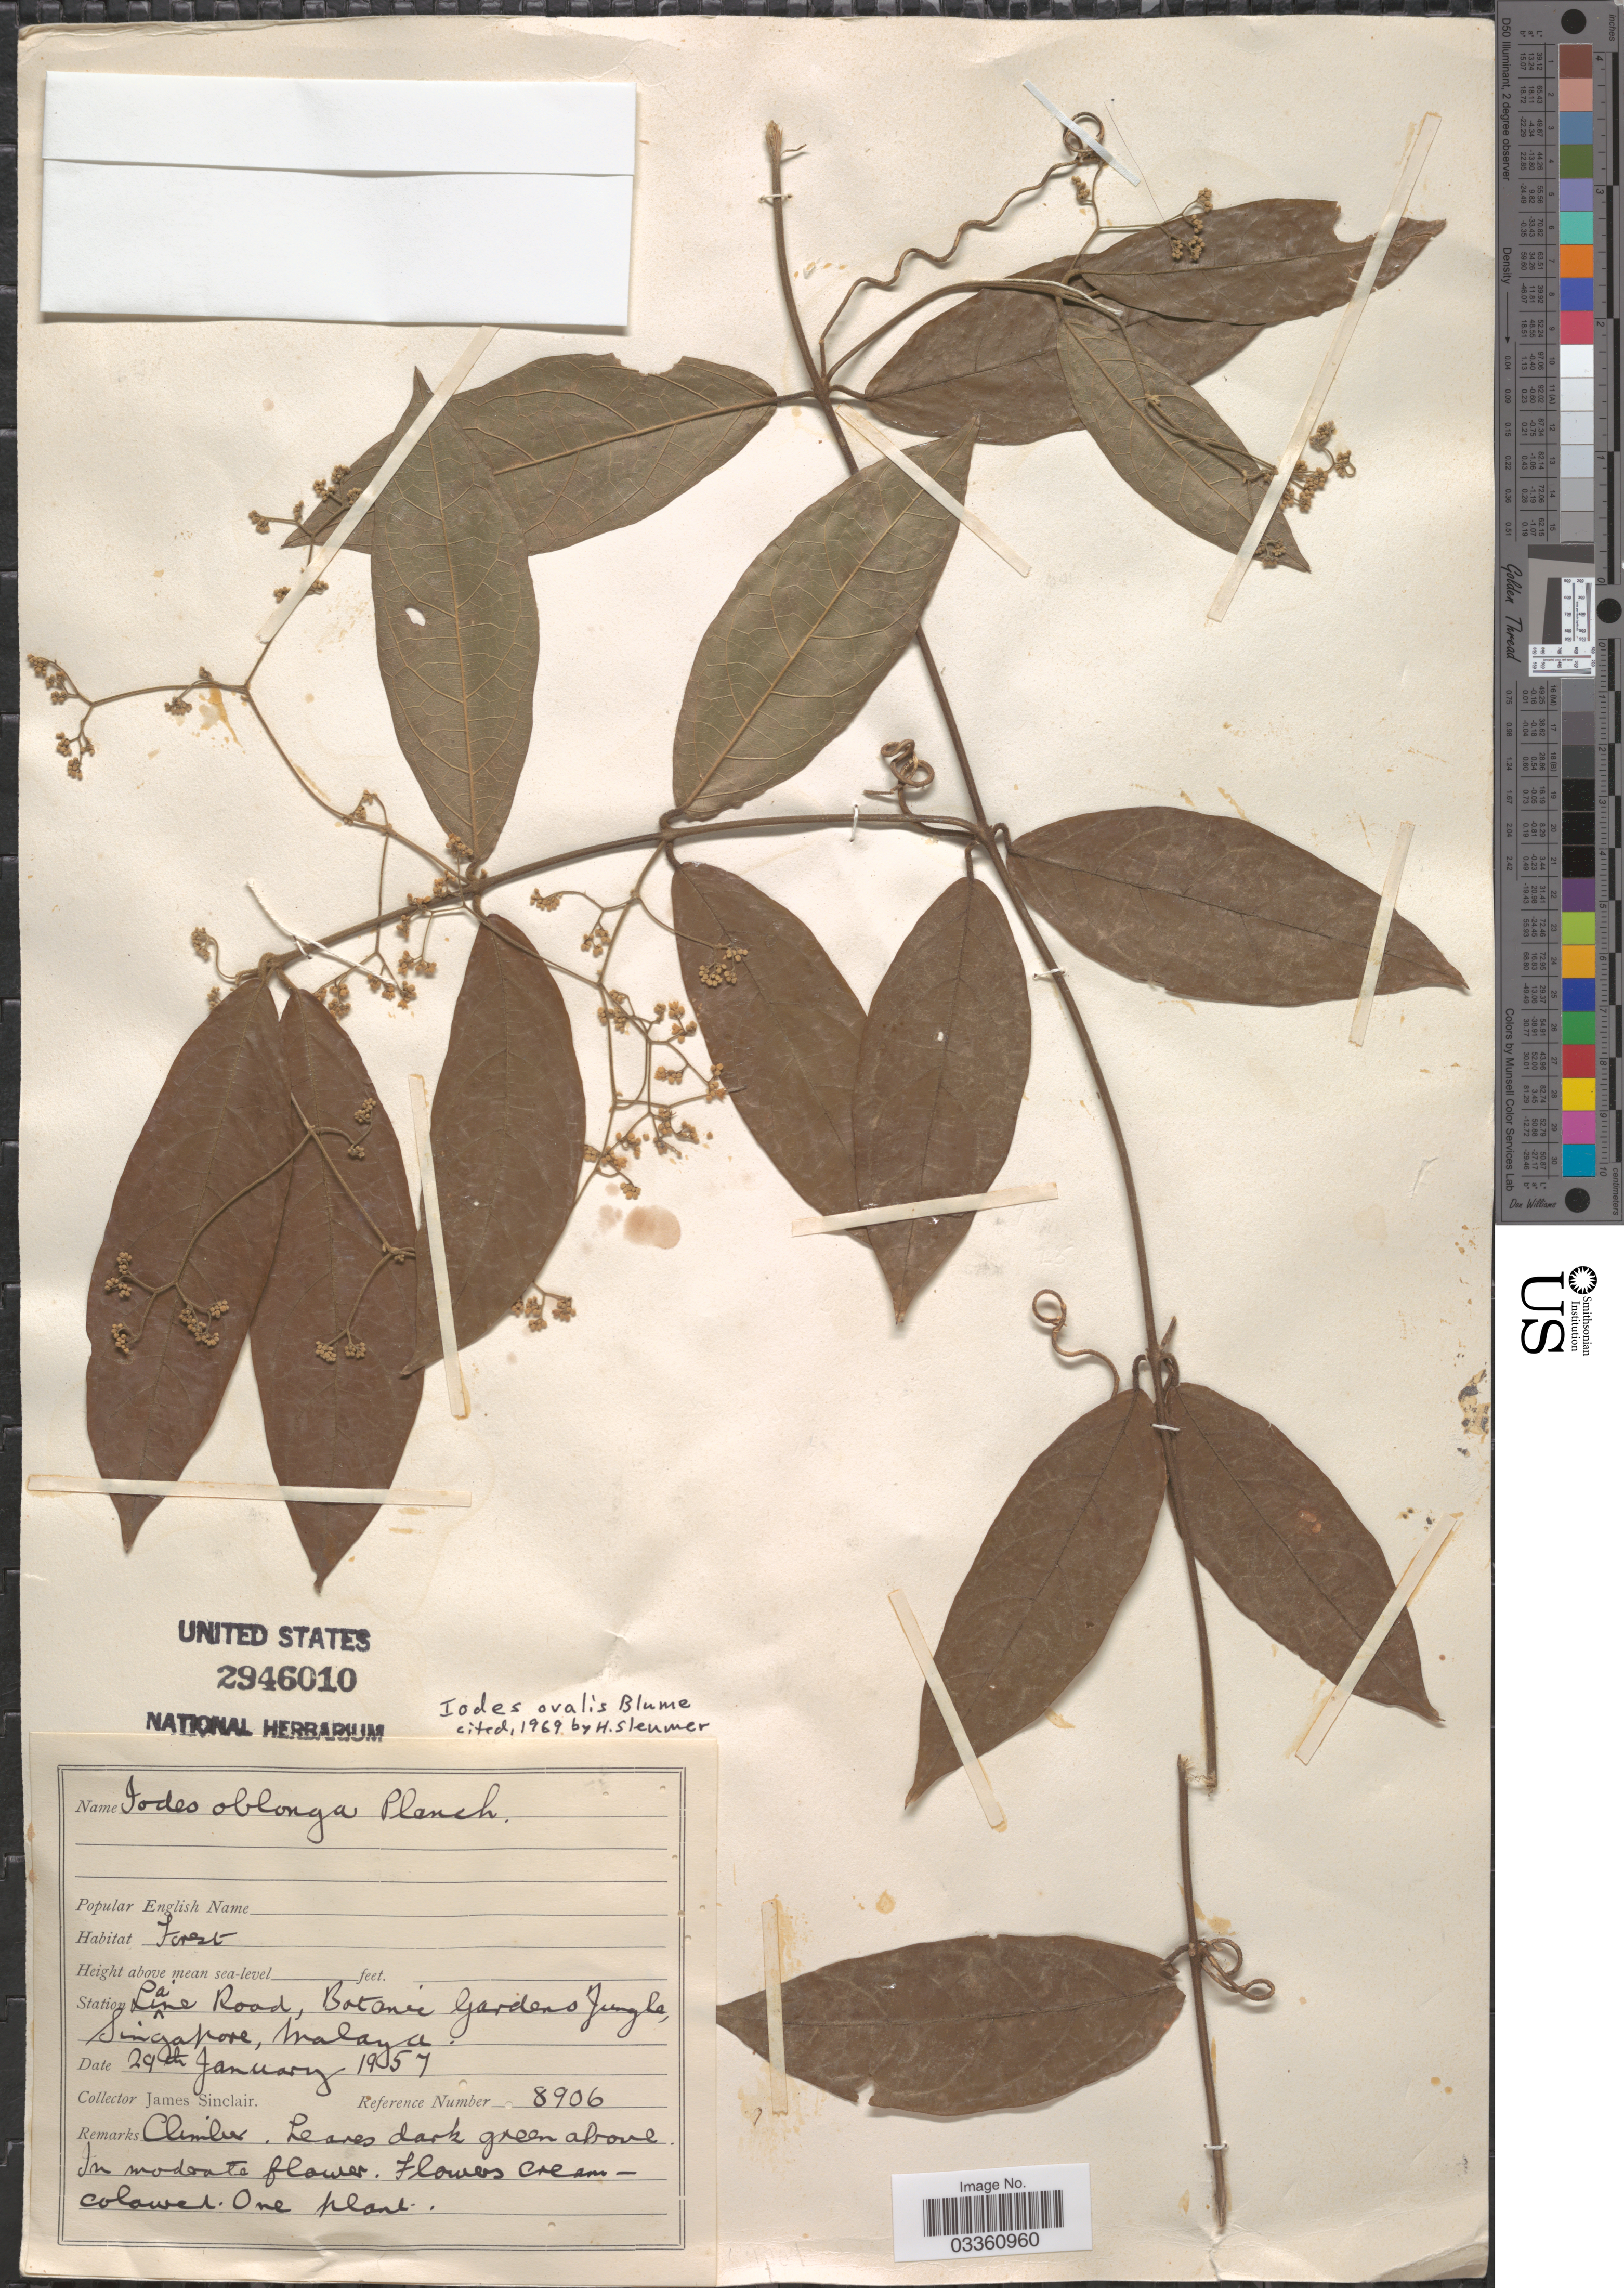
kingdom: Plantae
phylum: Tracheophyta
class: Magnoliopsida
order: Icacinales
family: Icacinaceae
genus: Iodes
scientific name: Iodes ovalis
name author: Blume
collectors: J. Sinclair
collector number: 8906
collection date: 1957-01-29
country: Singapore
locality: Station Liane Road, Botanic Gardens Jungle, Malaya.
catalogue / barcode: US 2946010